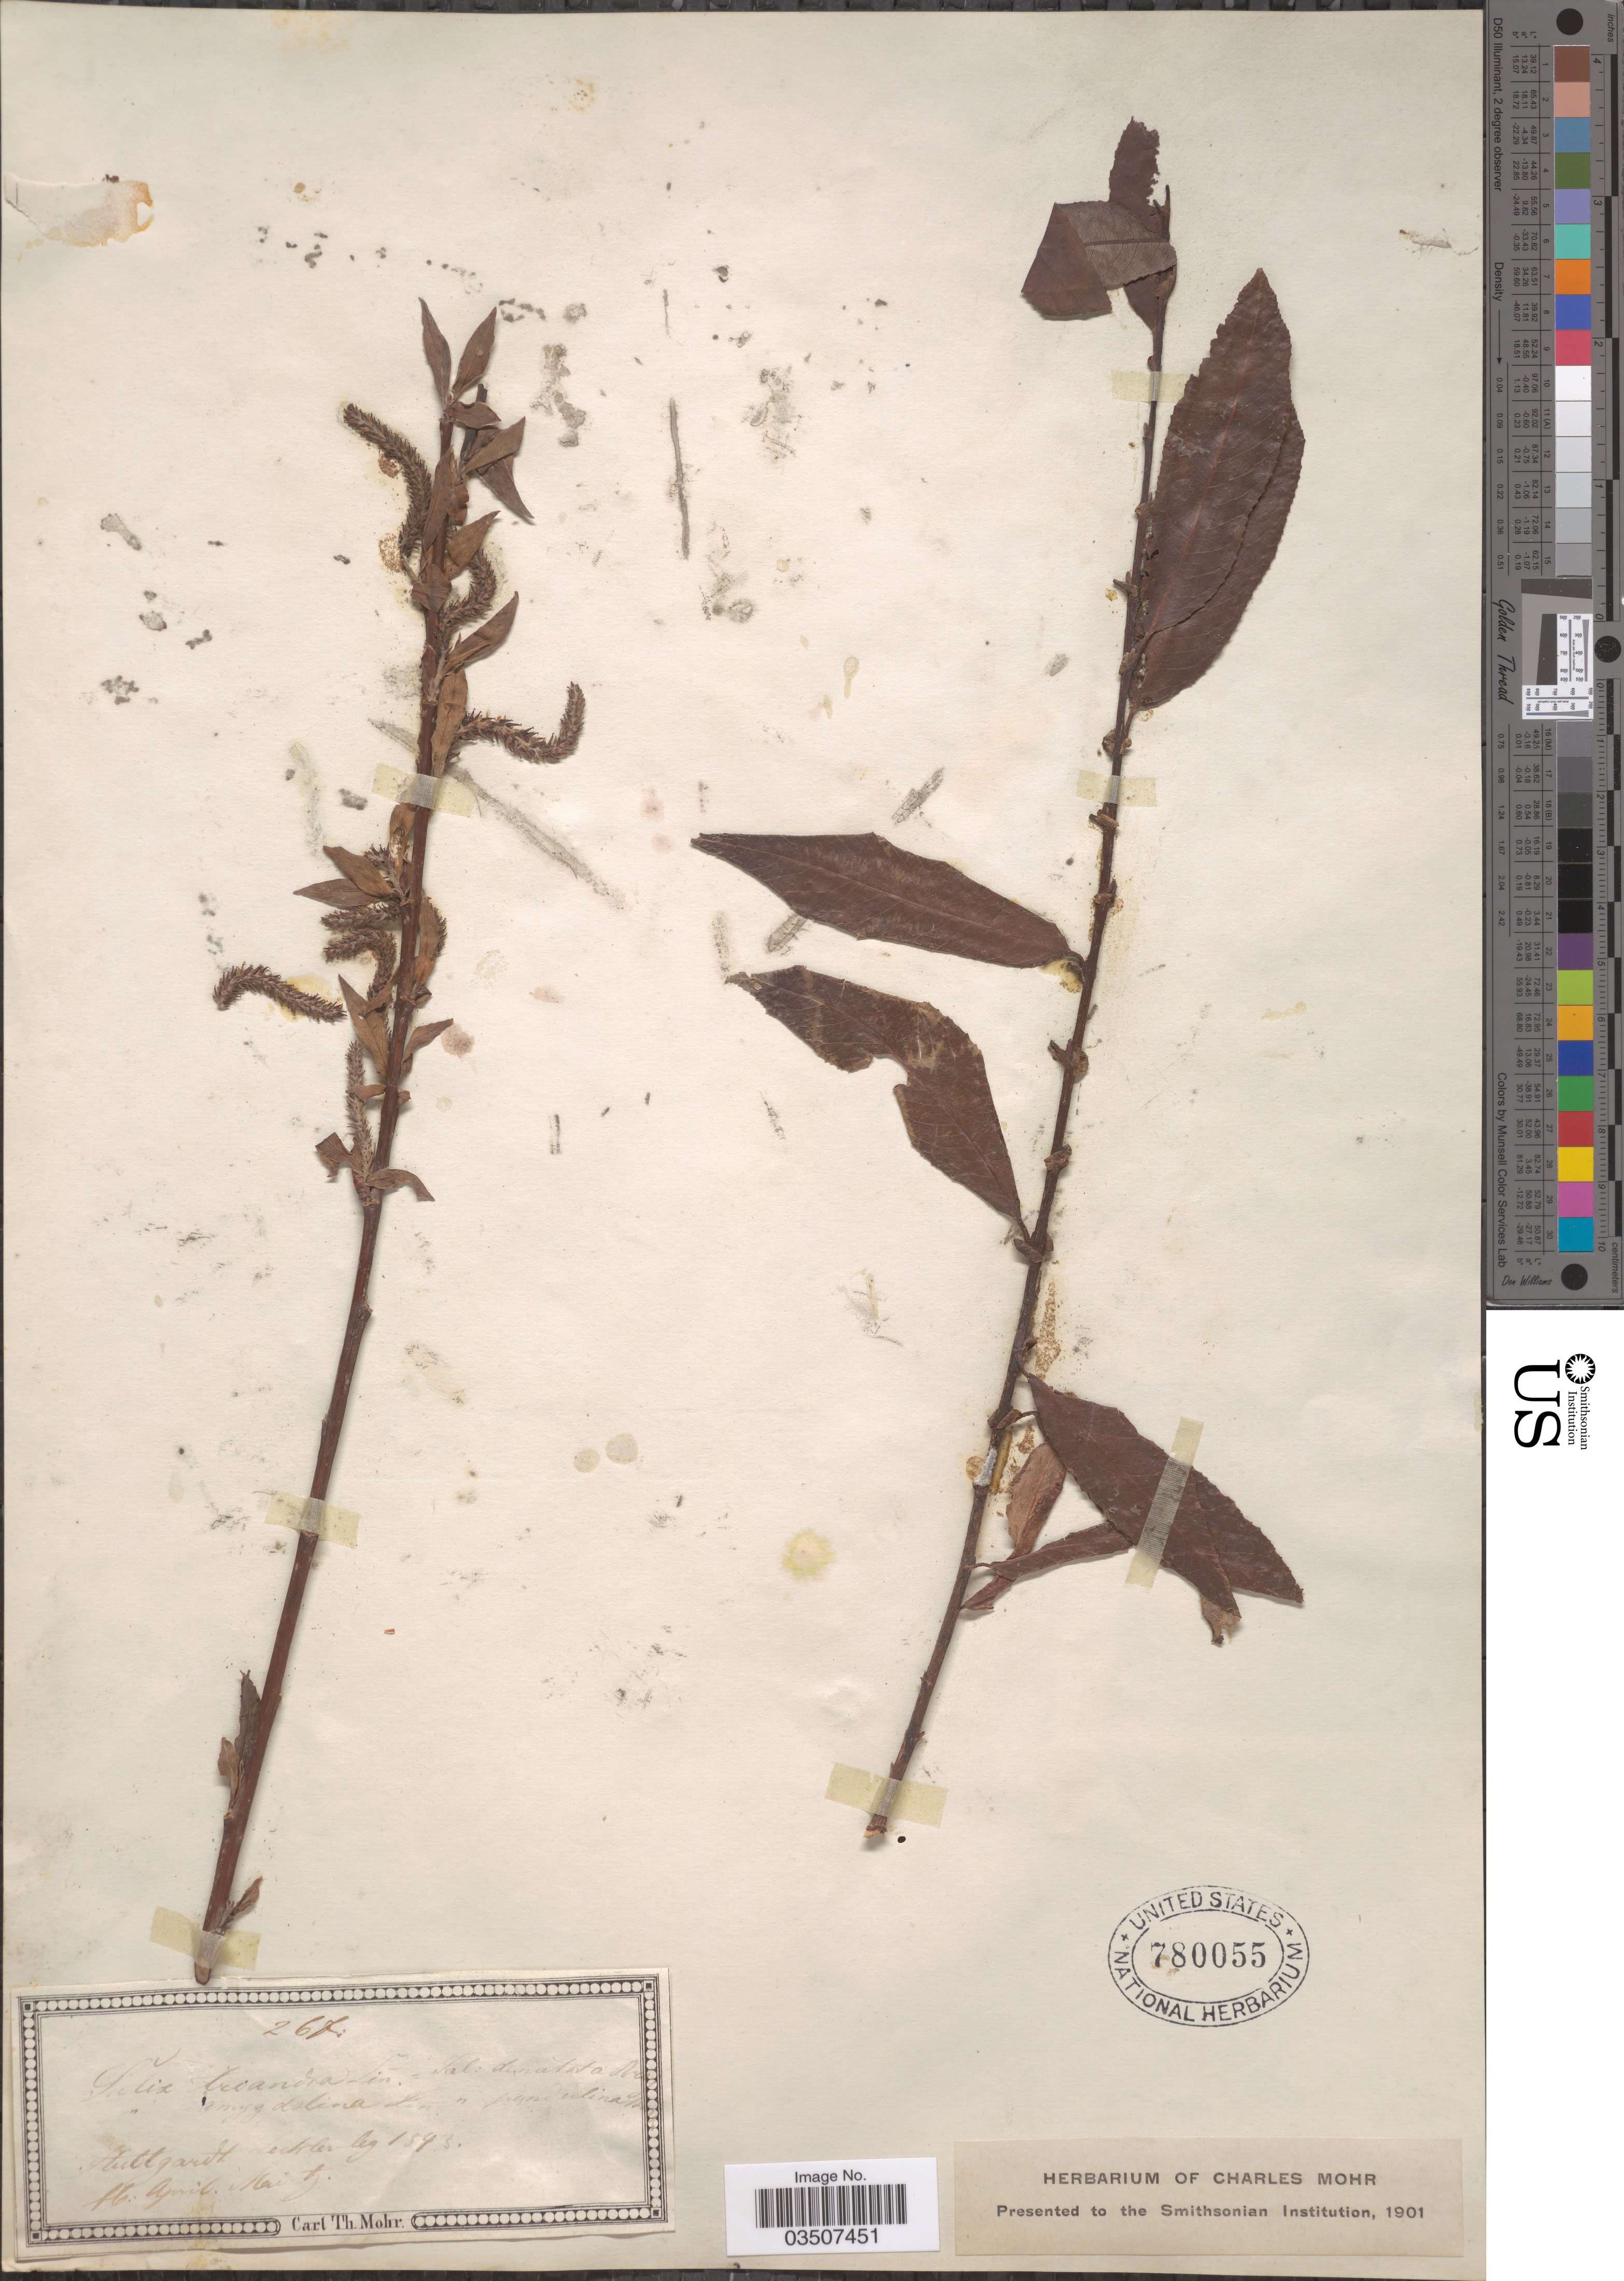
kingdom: Plantae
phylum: Tracheophyta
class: Magnoliopsida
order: Malpighiales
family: Salicaceae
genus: Salix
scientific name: Salix triandra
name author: L.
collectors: Mohr, C. T. (herbarium)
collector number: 26?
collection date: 1893-04/1893-05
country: Germany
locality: Stuttgardt Lechter. [interpreted]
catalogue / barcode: US 780055